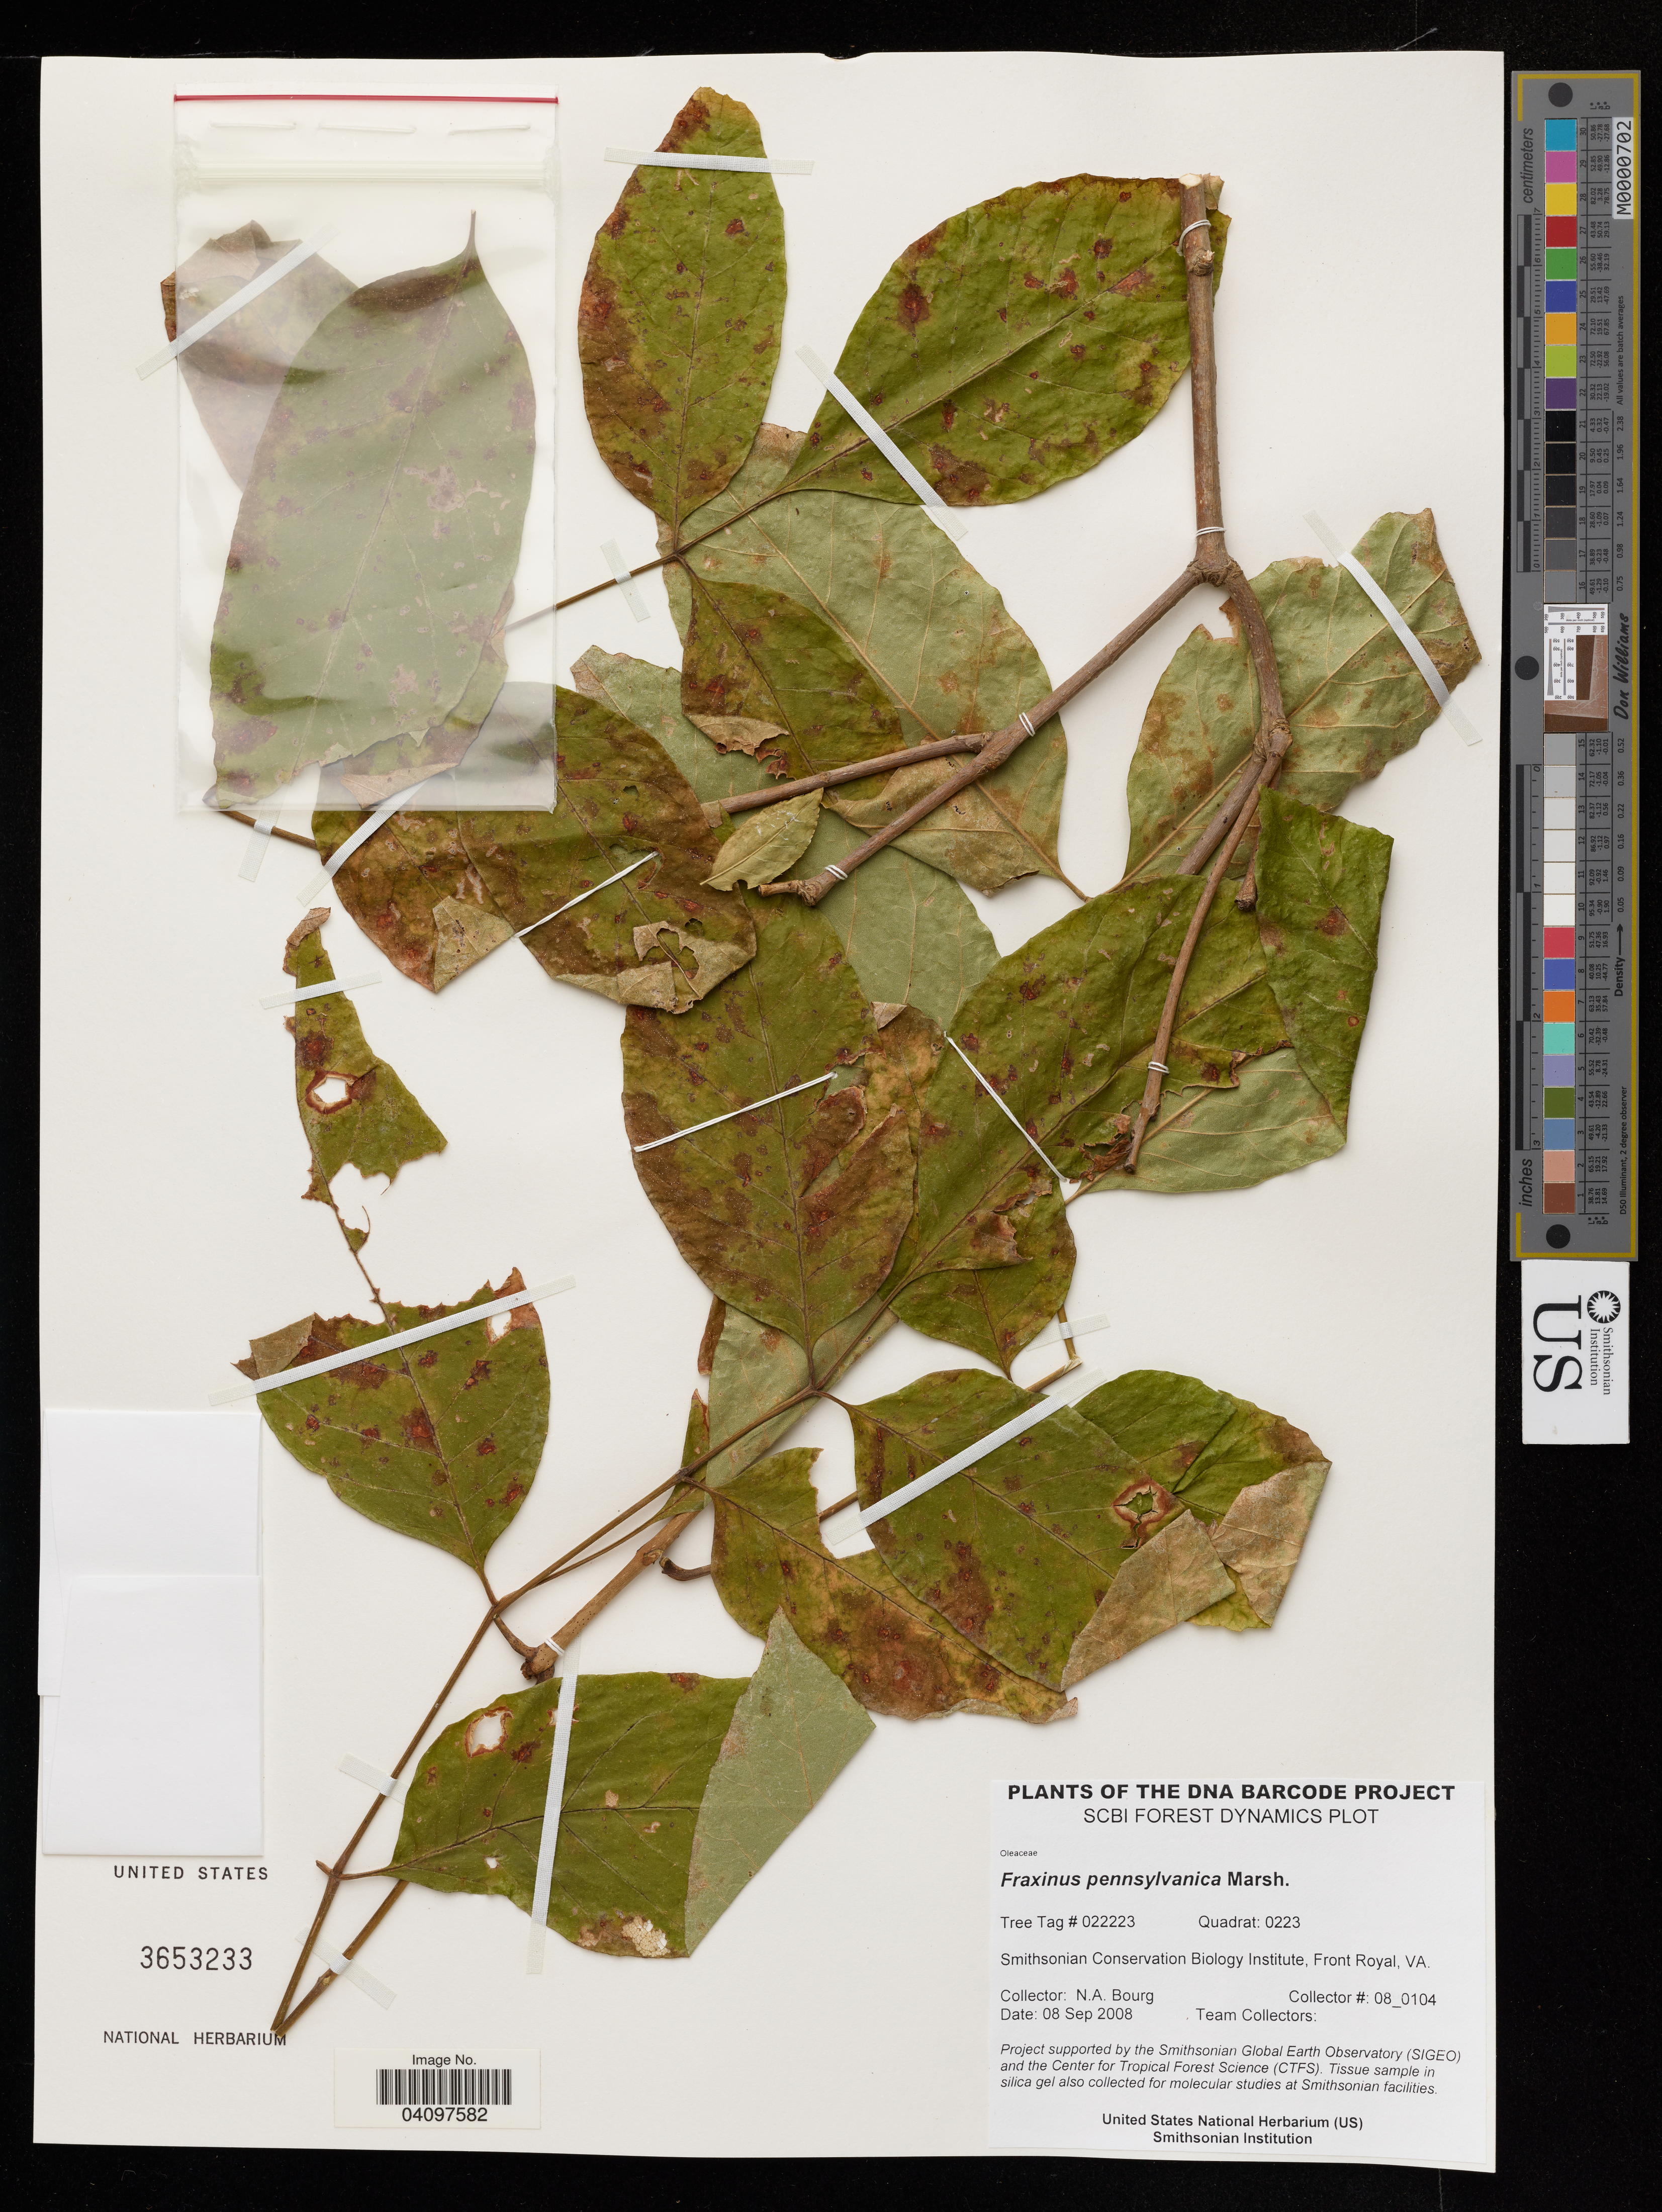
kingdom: Plantae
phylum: Tracheophyta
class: Magnoliopsida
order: Lamiales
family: Oleaceae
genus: Fraxinus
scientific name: Fraxinus pennsylvanica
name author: Marshall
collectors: N. A. Bourg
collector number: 08_0104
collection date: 2008-09-08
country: United States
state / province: Virginia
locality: Smithsonian Conservation Biology Institute, Front Royal.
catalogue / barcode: US 3653233